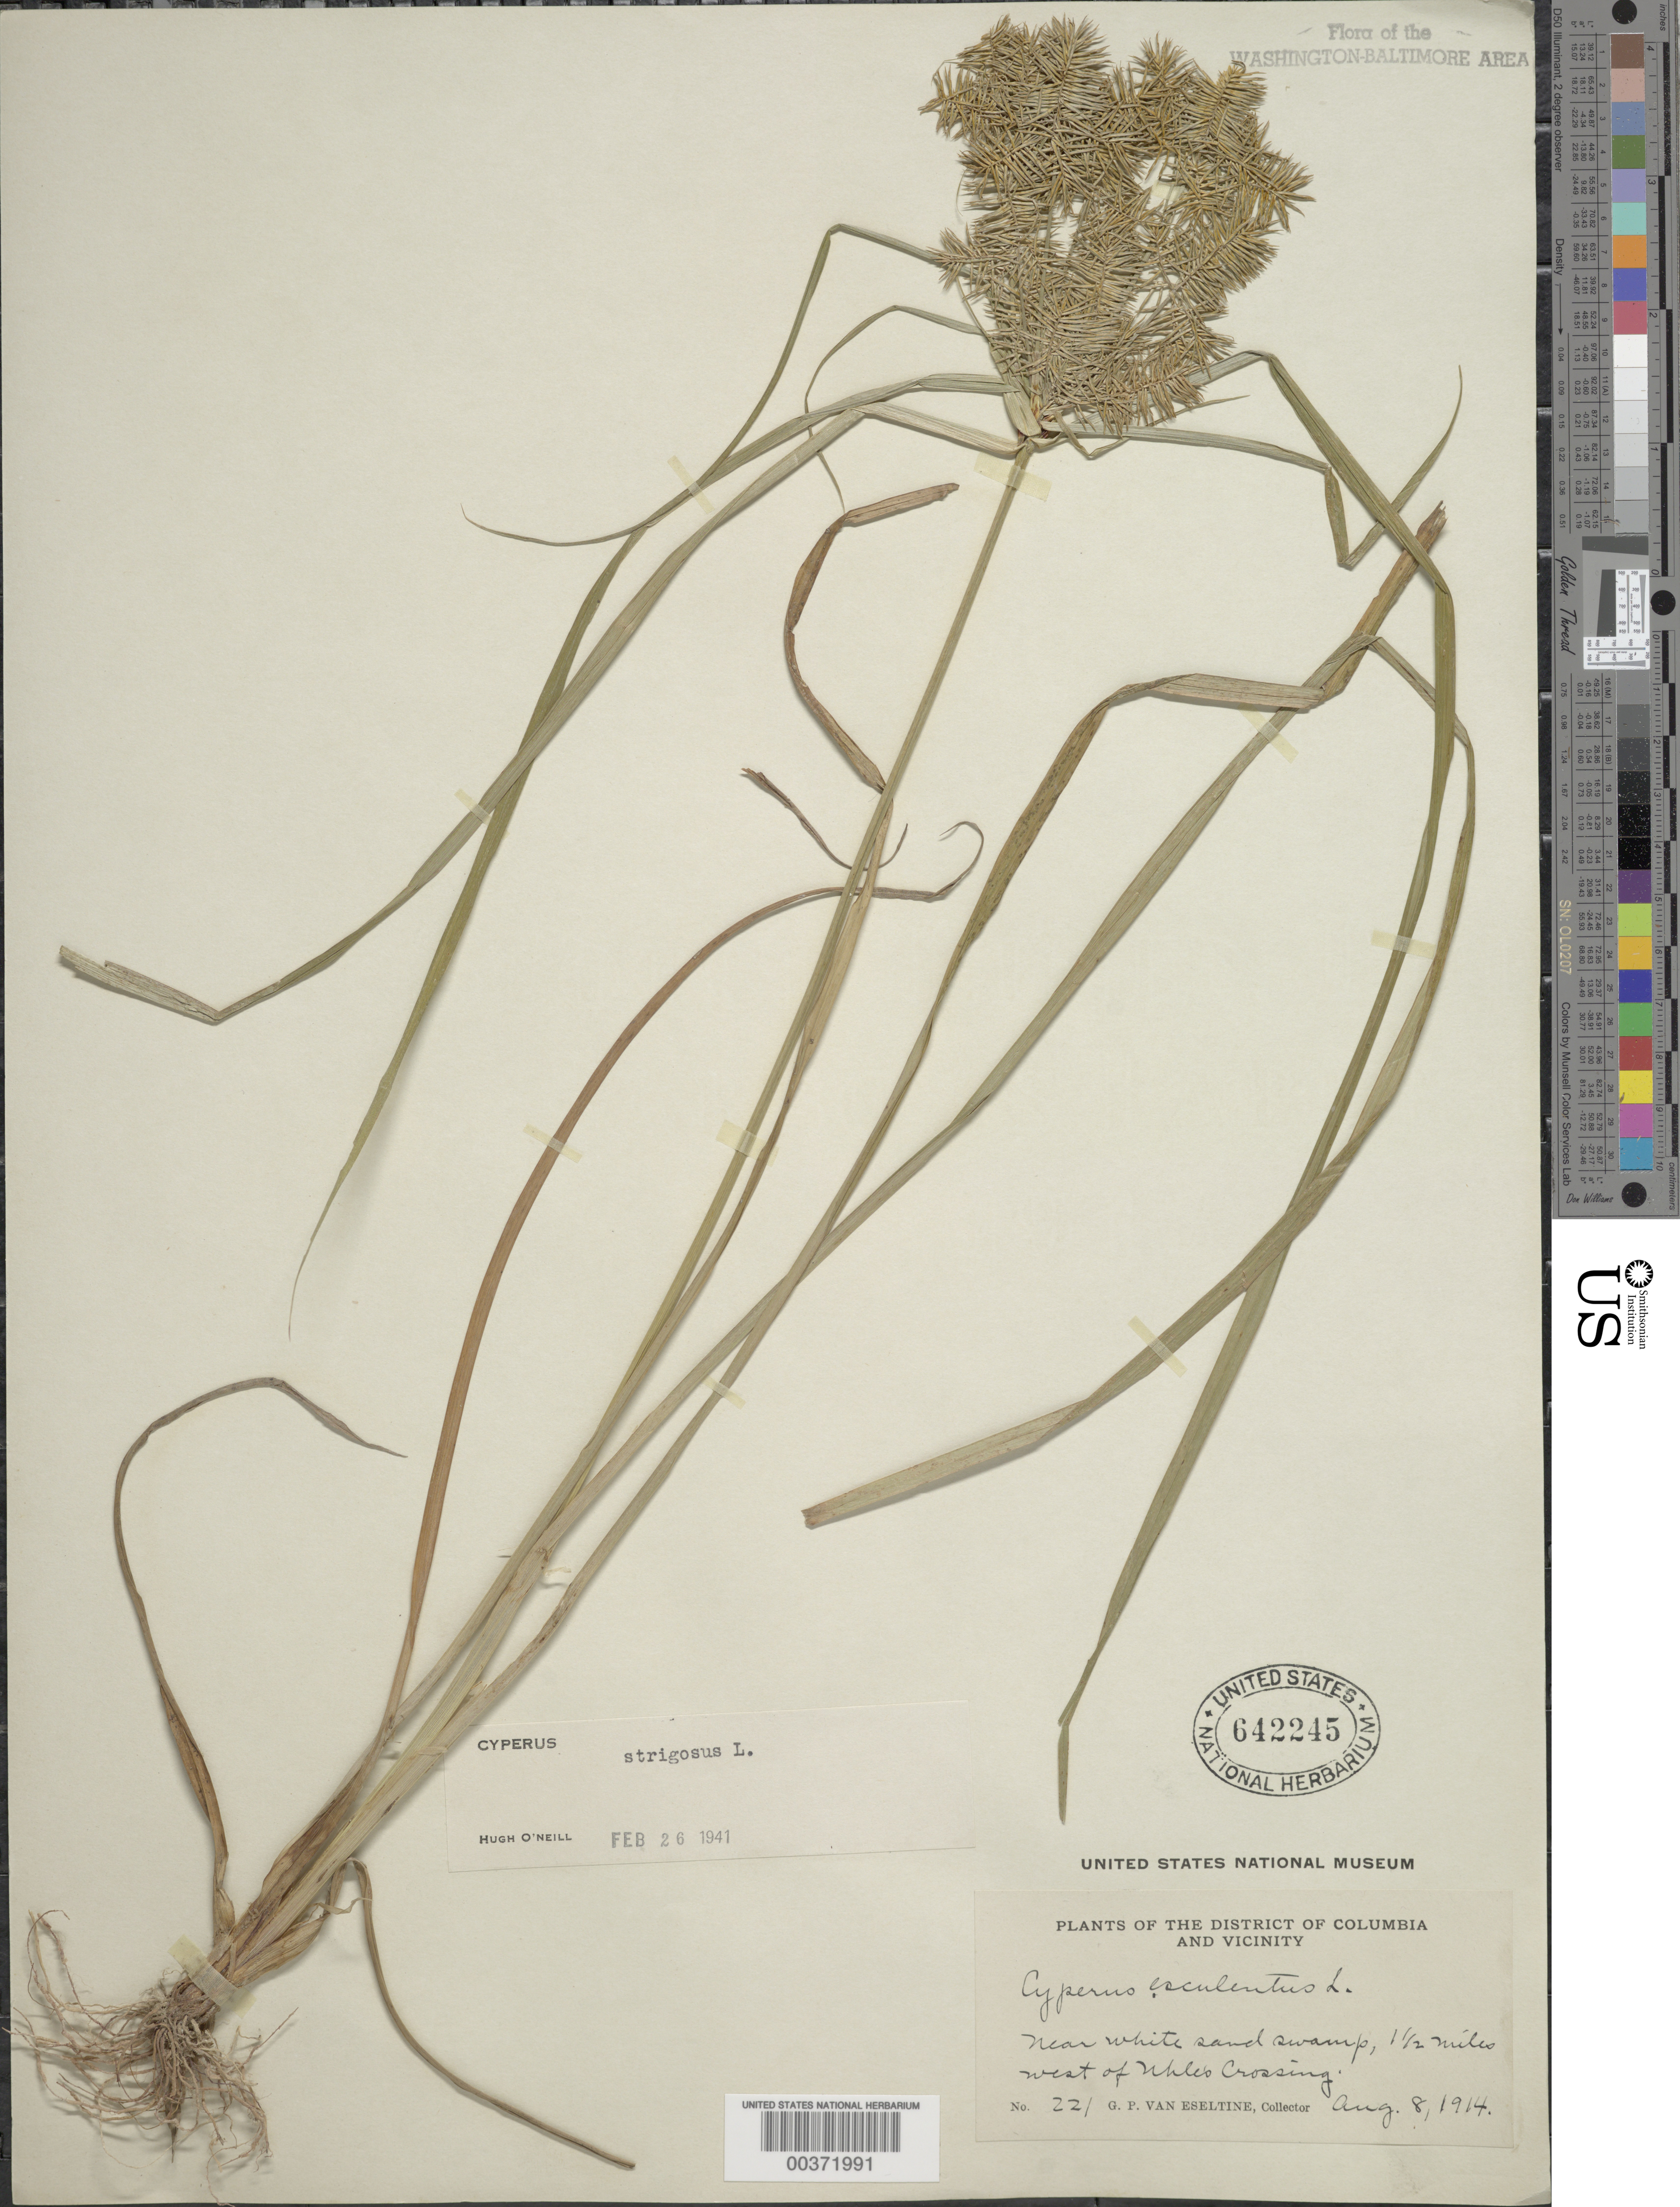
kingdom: Plantae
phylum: Tracheophyta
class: Liliopsida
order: Poales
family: Cyperaceae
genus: Cyperus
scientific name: Cyperus strigosus L.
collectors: G. P. Van Eseltine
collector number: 221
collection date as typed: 08 Aug 1914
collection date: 1914-08-08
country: United States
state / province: District of Columbia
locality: West of Uhles Crossing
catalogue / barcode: US 642245